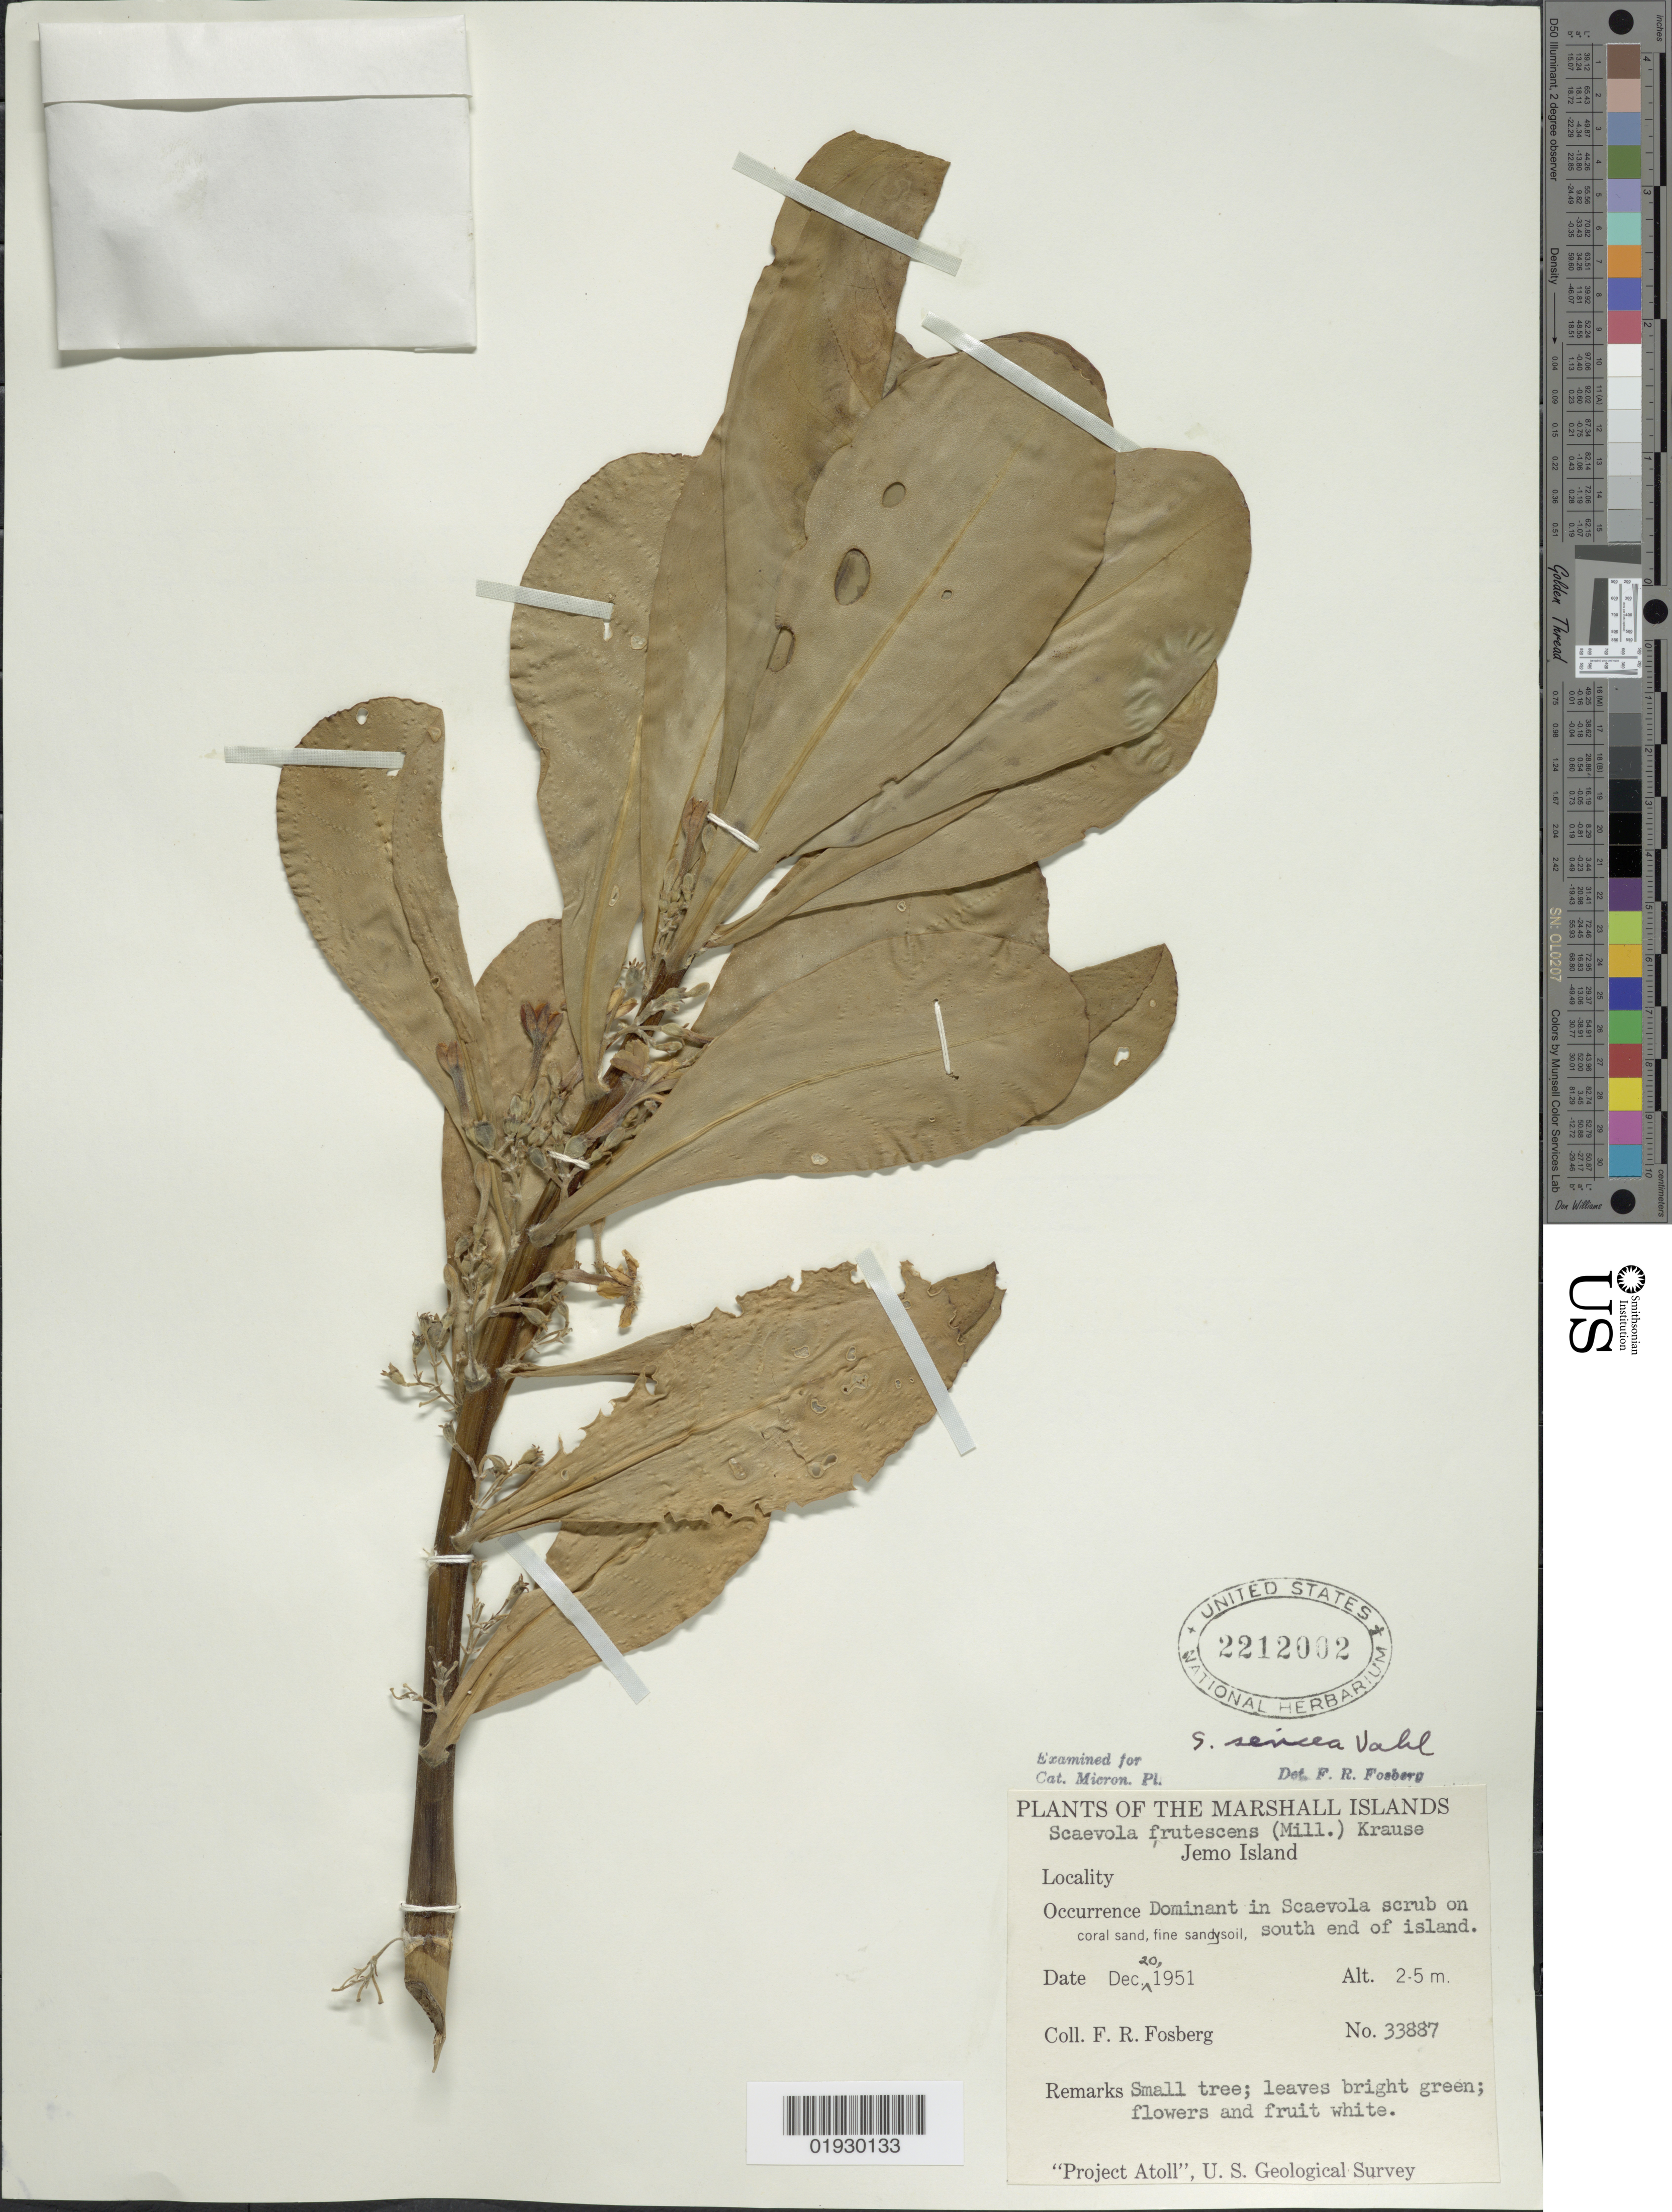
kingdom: Plantae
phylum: Tracheophyta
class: Magnoliopsida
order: Asterales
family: Goodeniaceae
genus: Scaevola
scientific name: Scaevola taccada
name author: (Gaertn.) Roxb.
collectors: F. R. Fosberg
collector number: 33887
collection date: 1951-12-20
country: Marshall Islands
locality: Jemo Island.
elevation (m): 2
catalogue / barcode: US 2212002